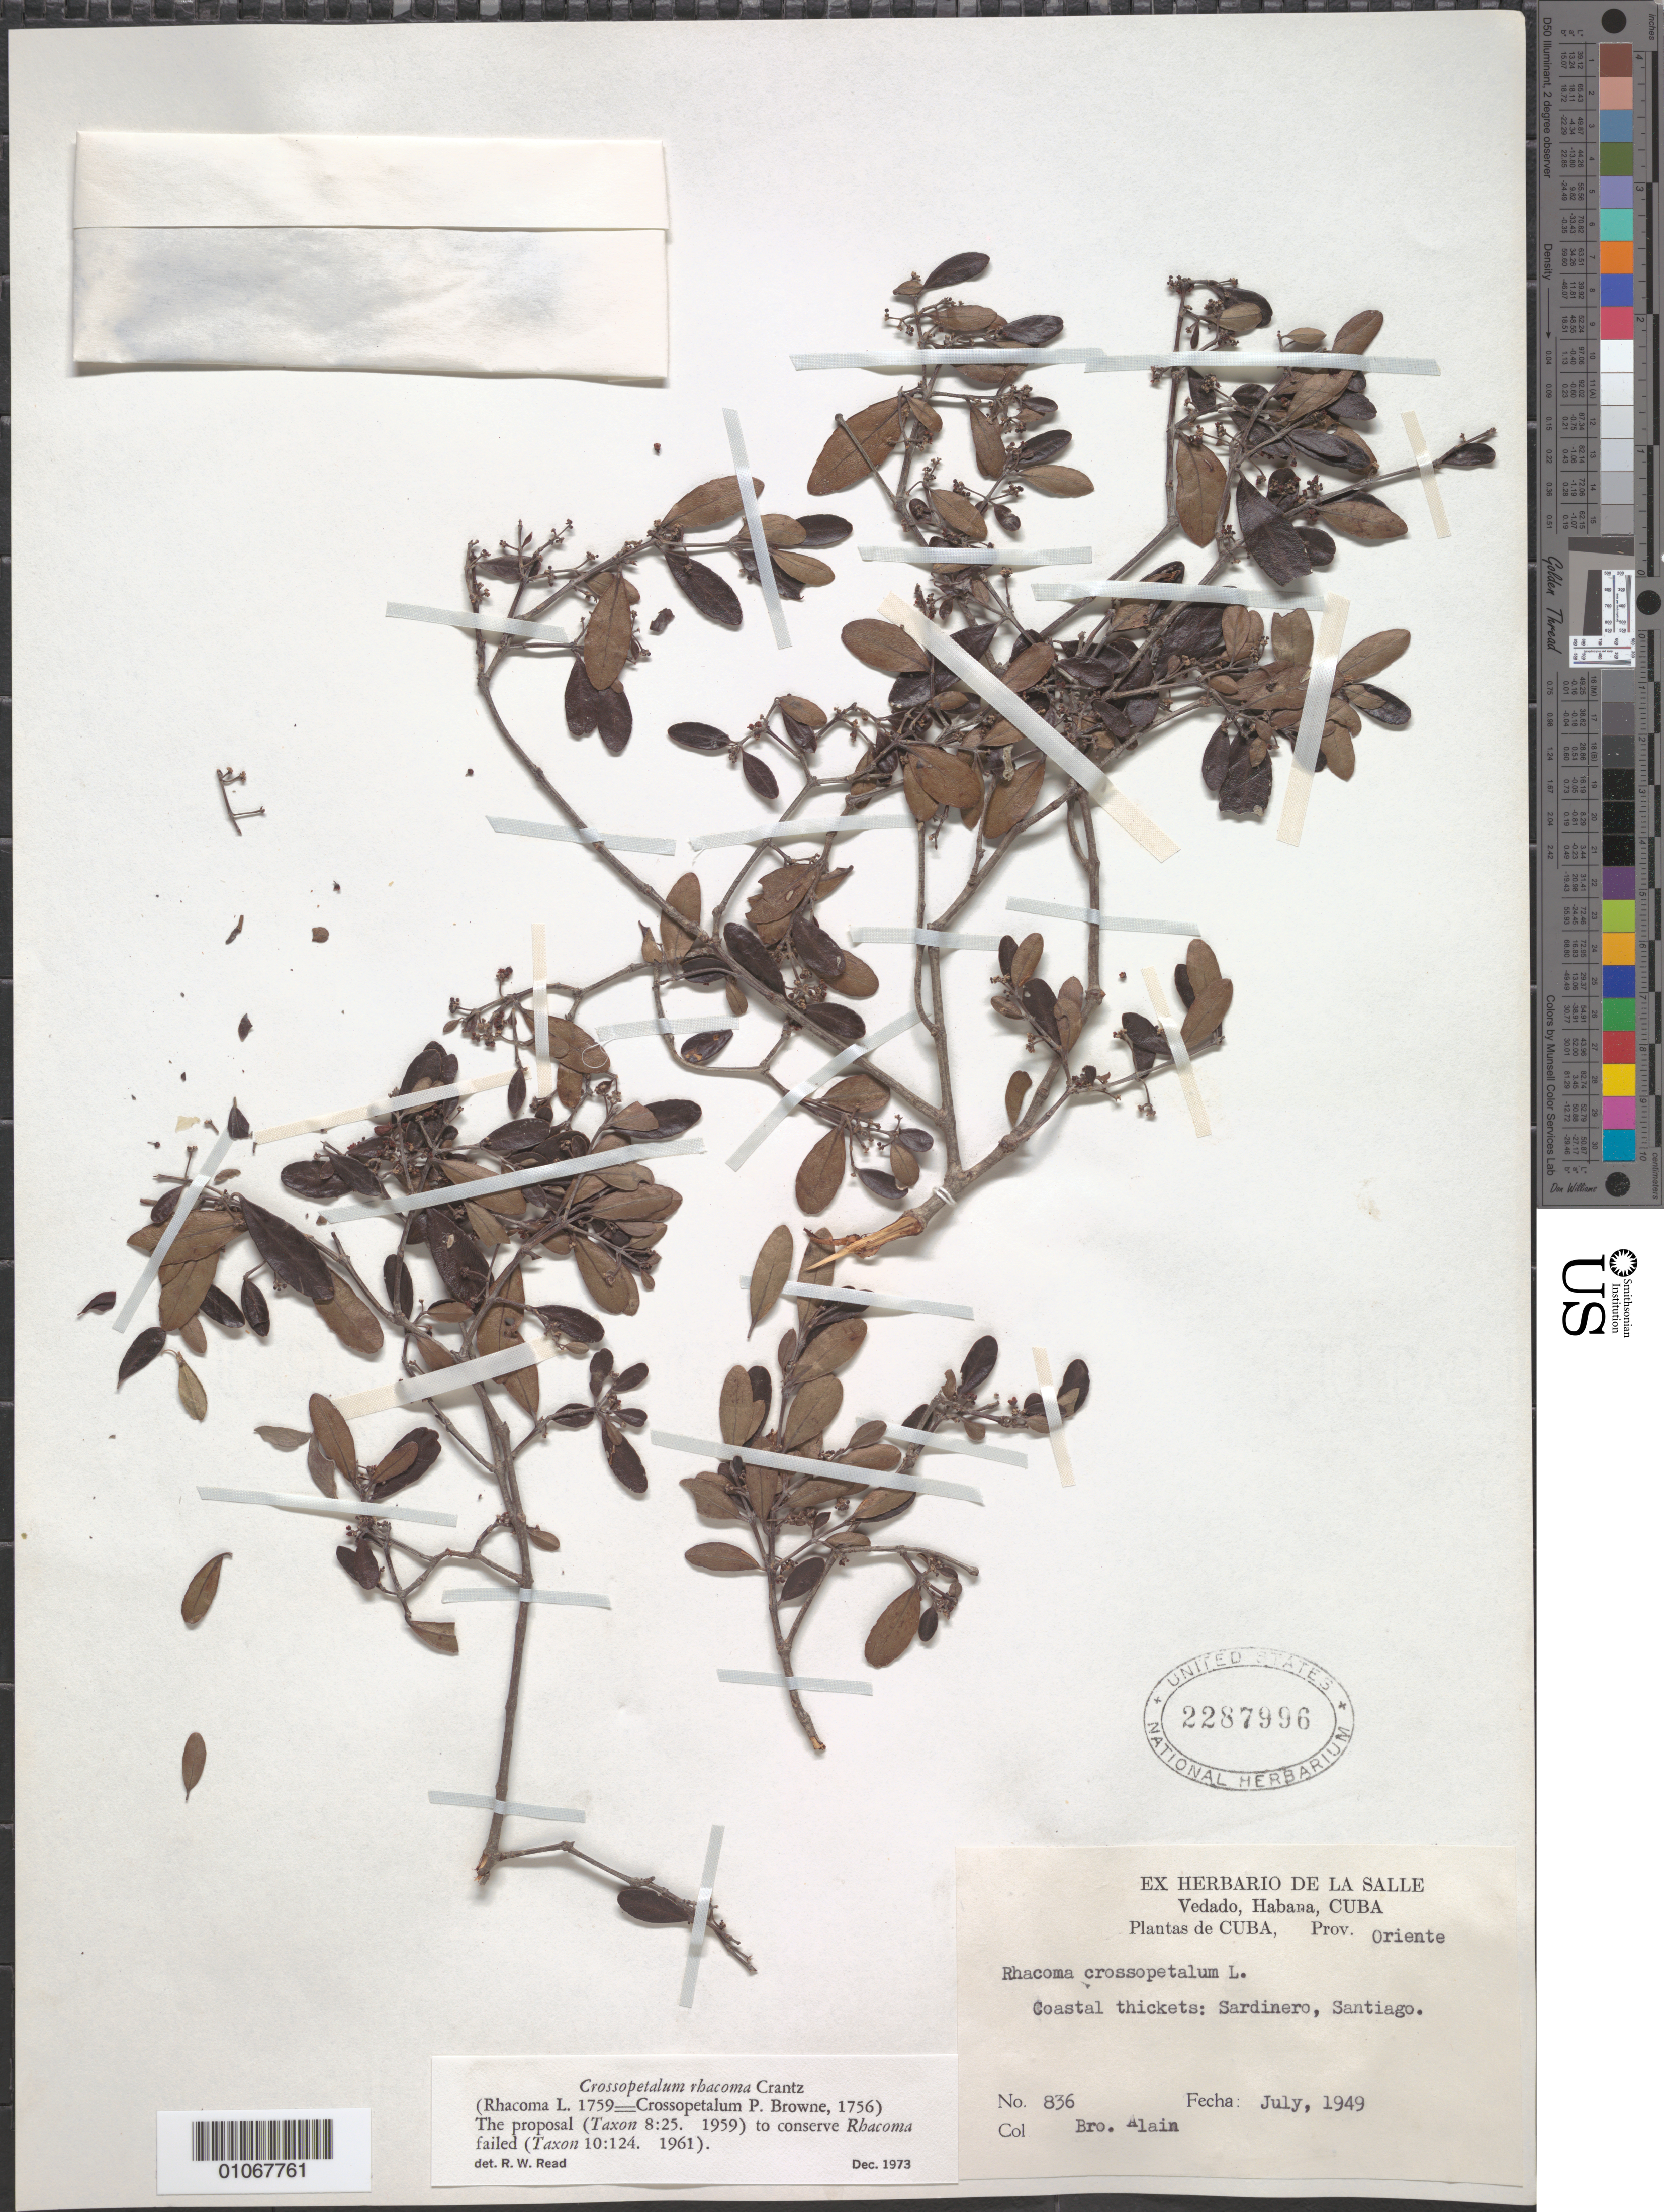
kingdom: Plantae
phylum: Tracheophyta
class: Magnoliopsida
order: Celastrales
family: Celastraceae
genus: Crossopetalum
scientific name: Crossopetalum rhacoma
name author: Crantz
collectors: A. H. Liogier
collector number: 836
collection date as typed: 01 Jul 1949 to 31 Dec 1949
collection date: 1949-07-01/1949-12-31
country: Cuba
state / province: Santiago de Cuba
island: Cuba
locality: Coastal thickets: Sardinero, Santiago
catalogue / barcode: US 2287996